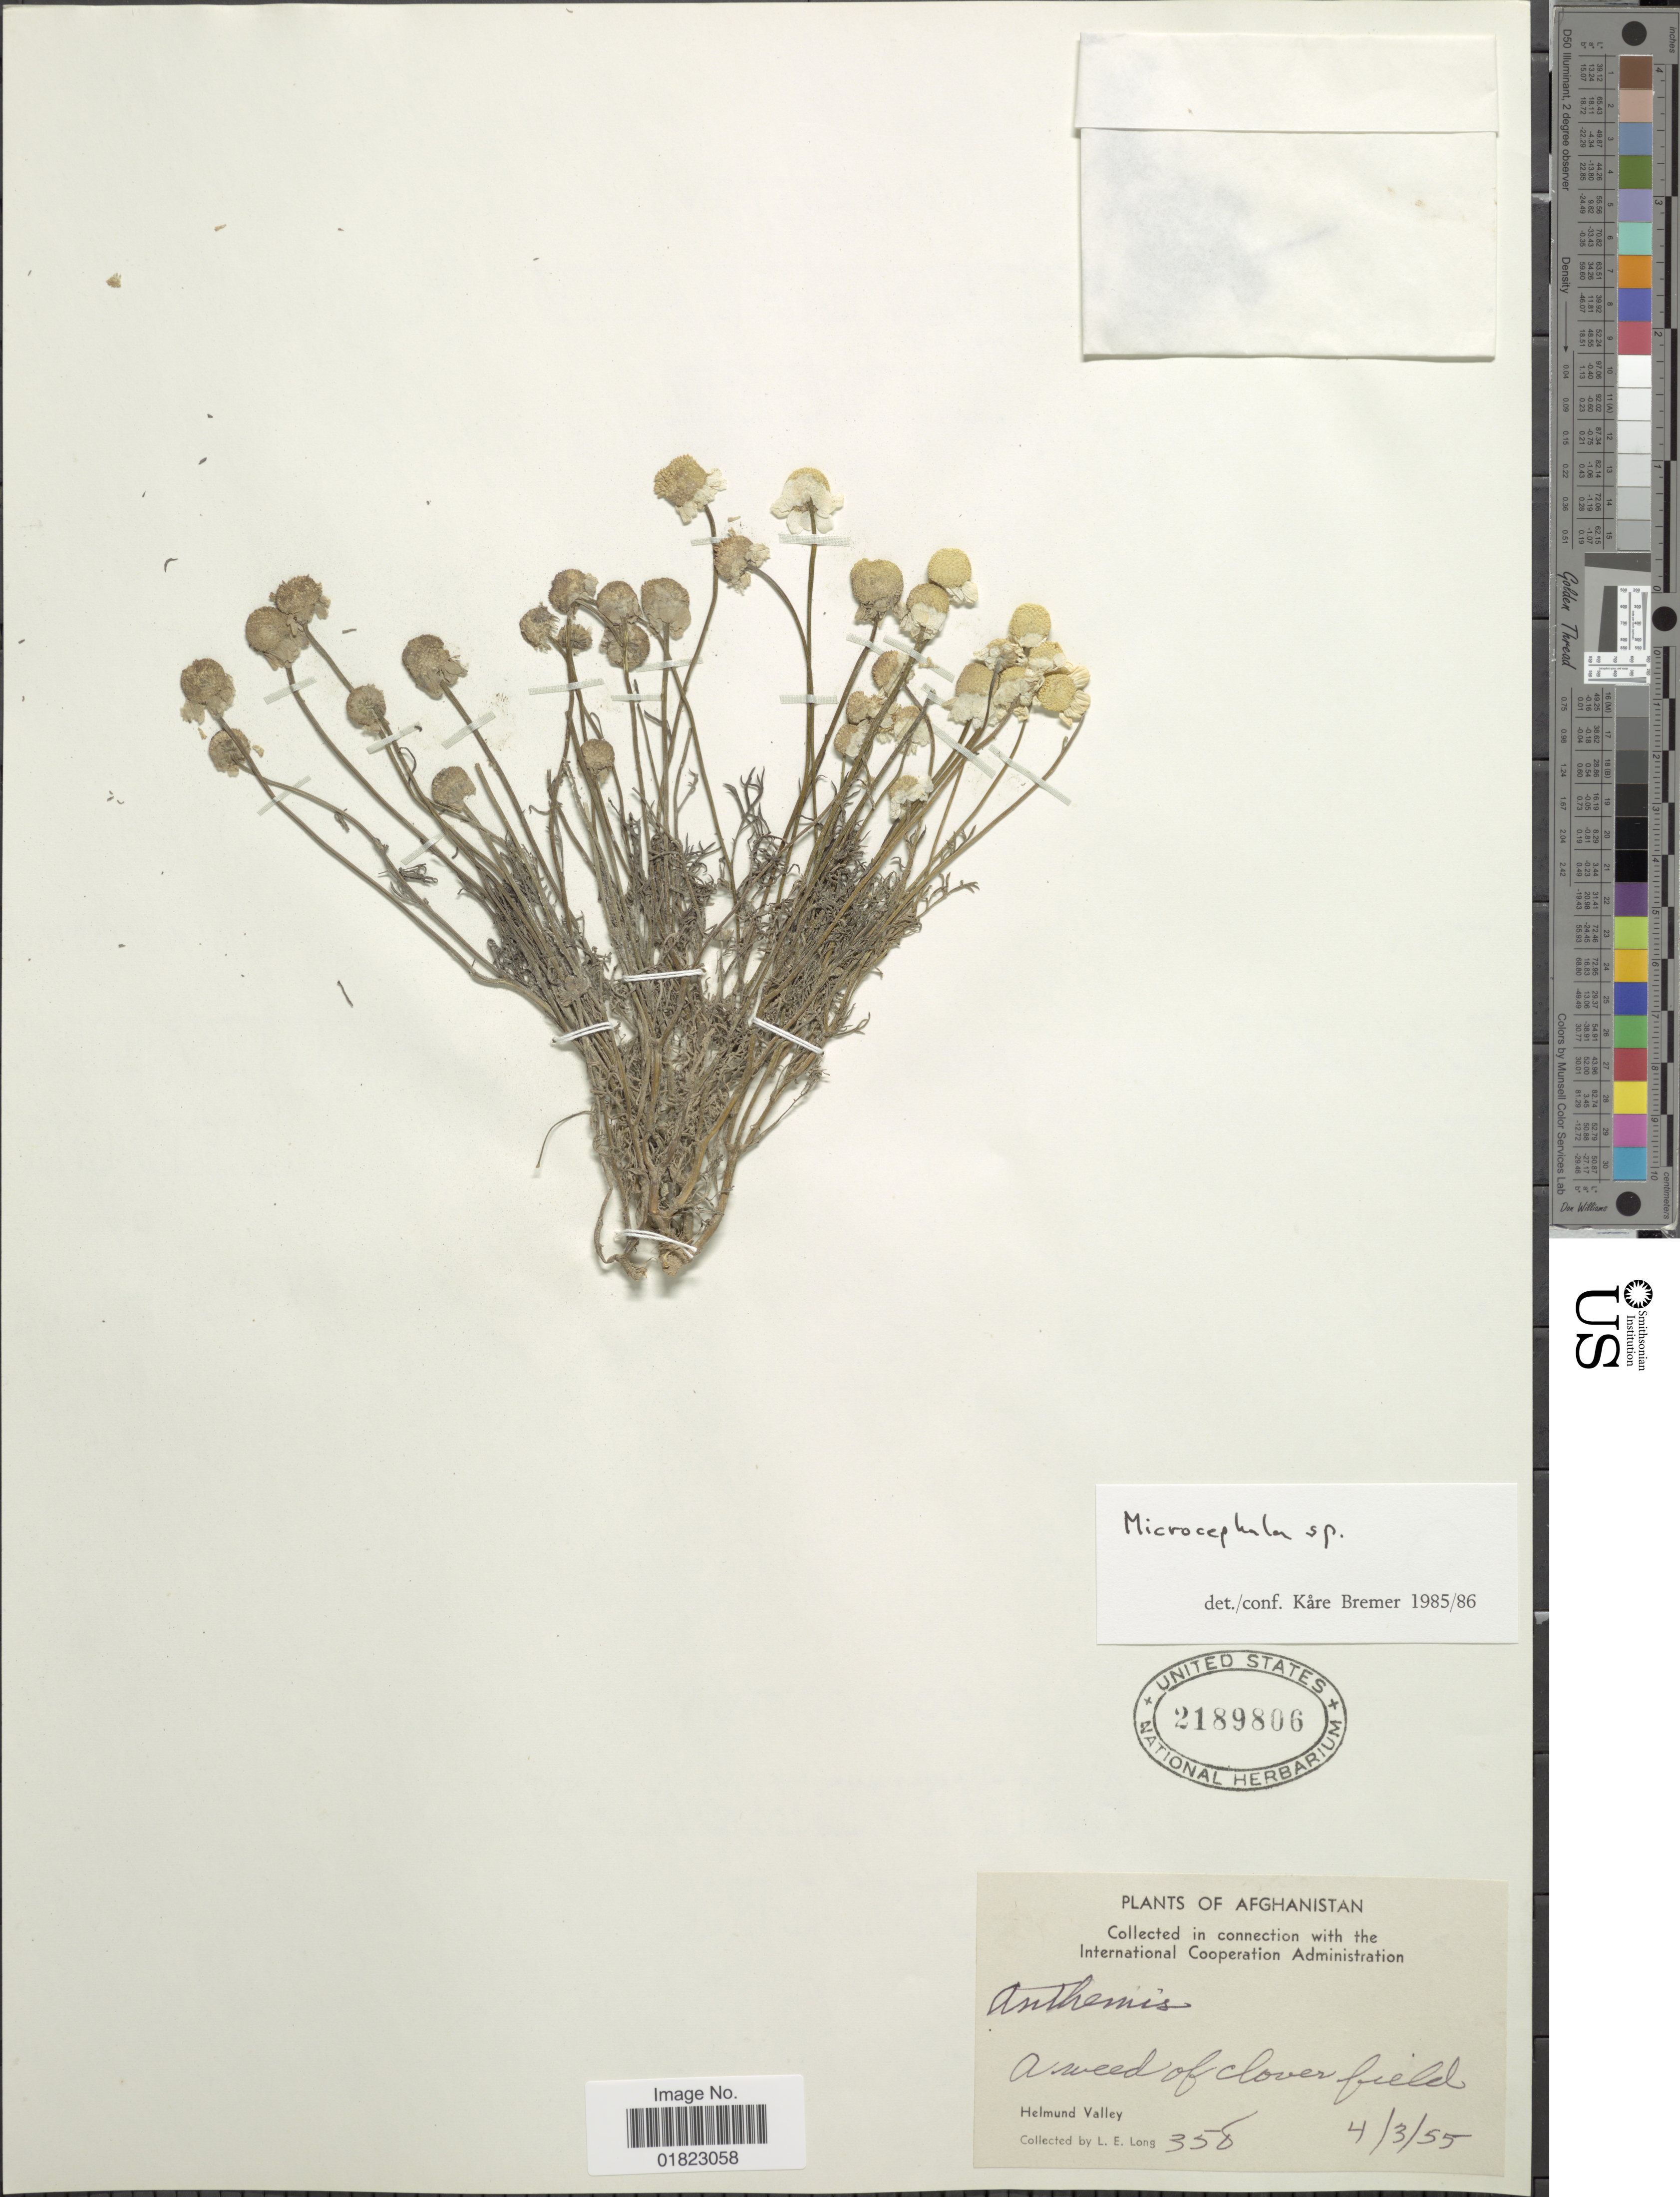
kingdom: Plantae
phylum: Tracheophyta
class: Magnoliopsida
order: Asterales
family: Asteraceae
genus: Microcephala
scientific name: Microcephala sp.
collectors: L. E. Long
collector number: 358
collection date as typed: Transcribed d/m/y: 4/3/55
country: Afghanistan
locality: Afhanistan, A weed of clover field. Helmund Valley.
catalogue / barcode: US 2189806